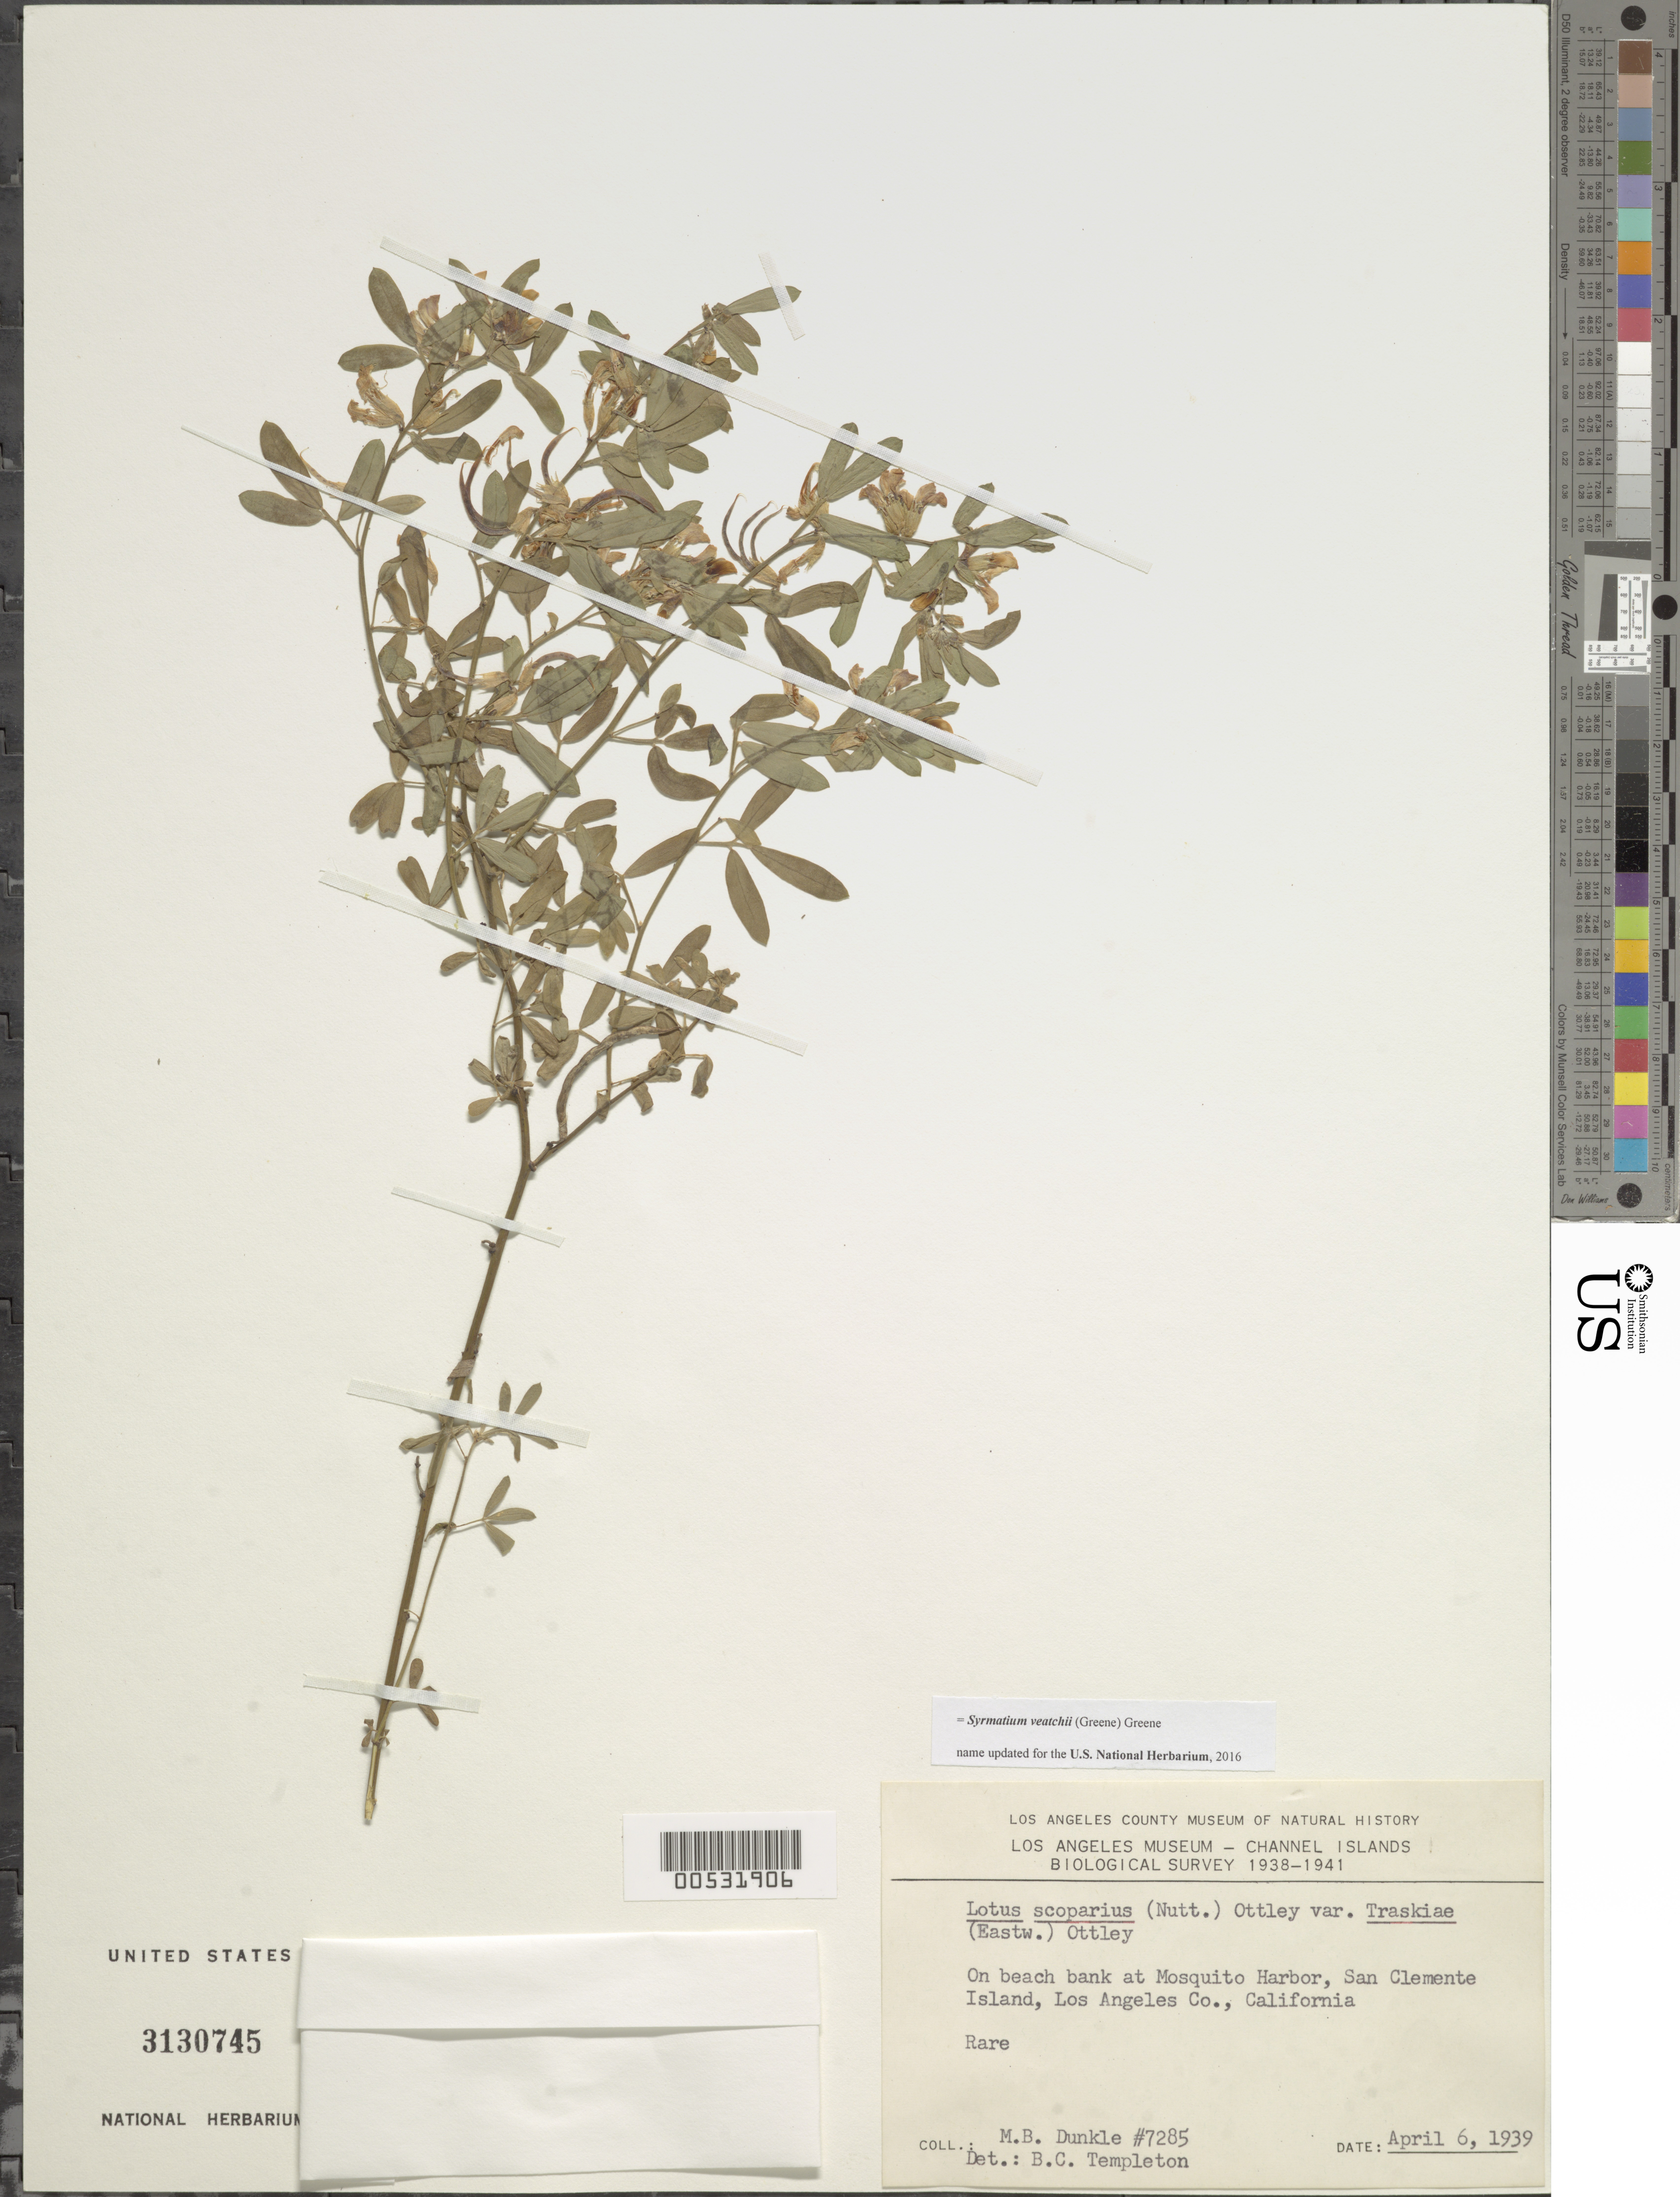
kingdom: Plantae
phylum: Tracheophyta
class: Magnoliopsida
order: Fabales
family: Fabaceae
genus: Syrmatium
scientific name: Syrmatium veatchii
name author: (Greene) Greene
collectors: M. Dunkle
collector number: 7285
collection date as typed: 06 Apr 1939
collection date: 1939-04-06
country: United States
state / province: California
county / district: Los Angeles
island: San Clemente Island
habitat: On beach bank.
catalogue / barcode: US 3130745